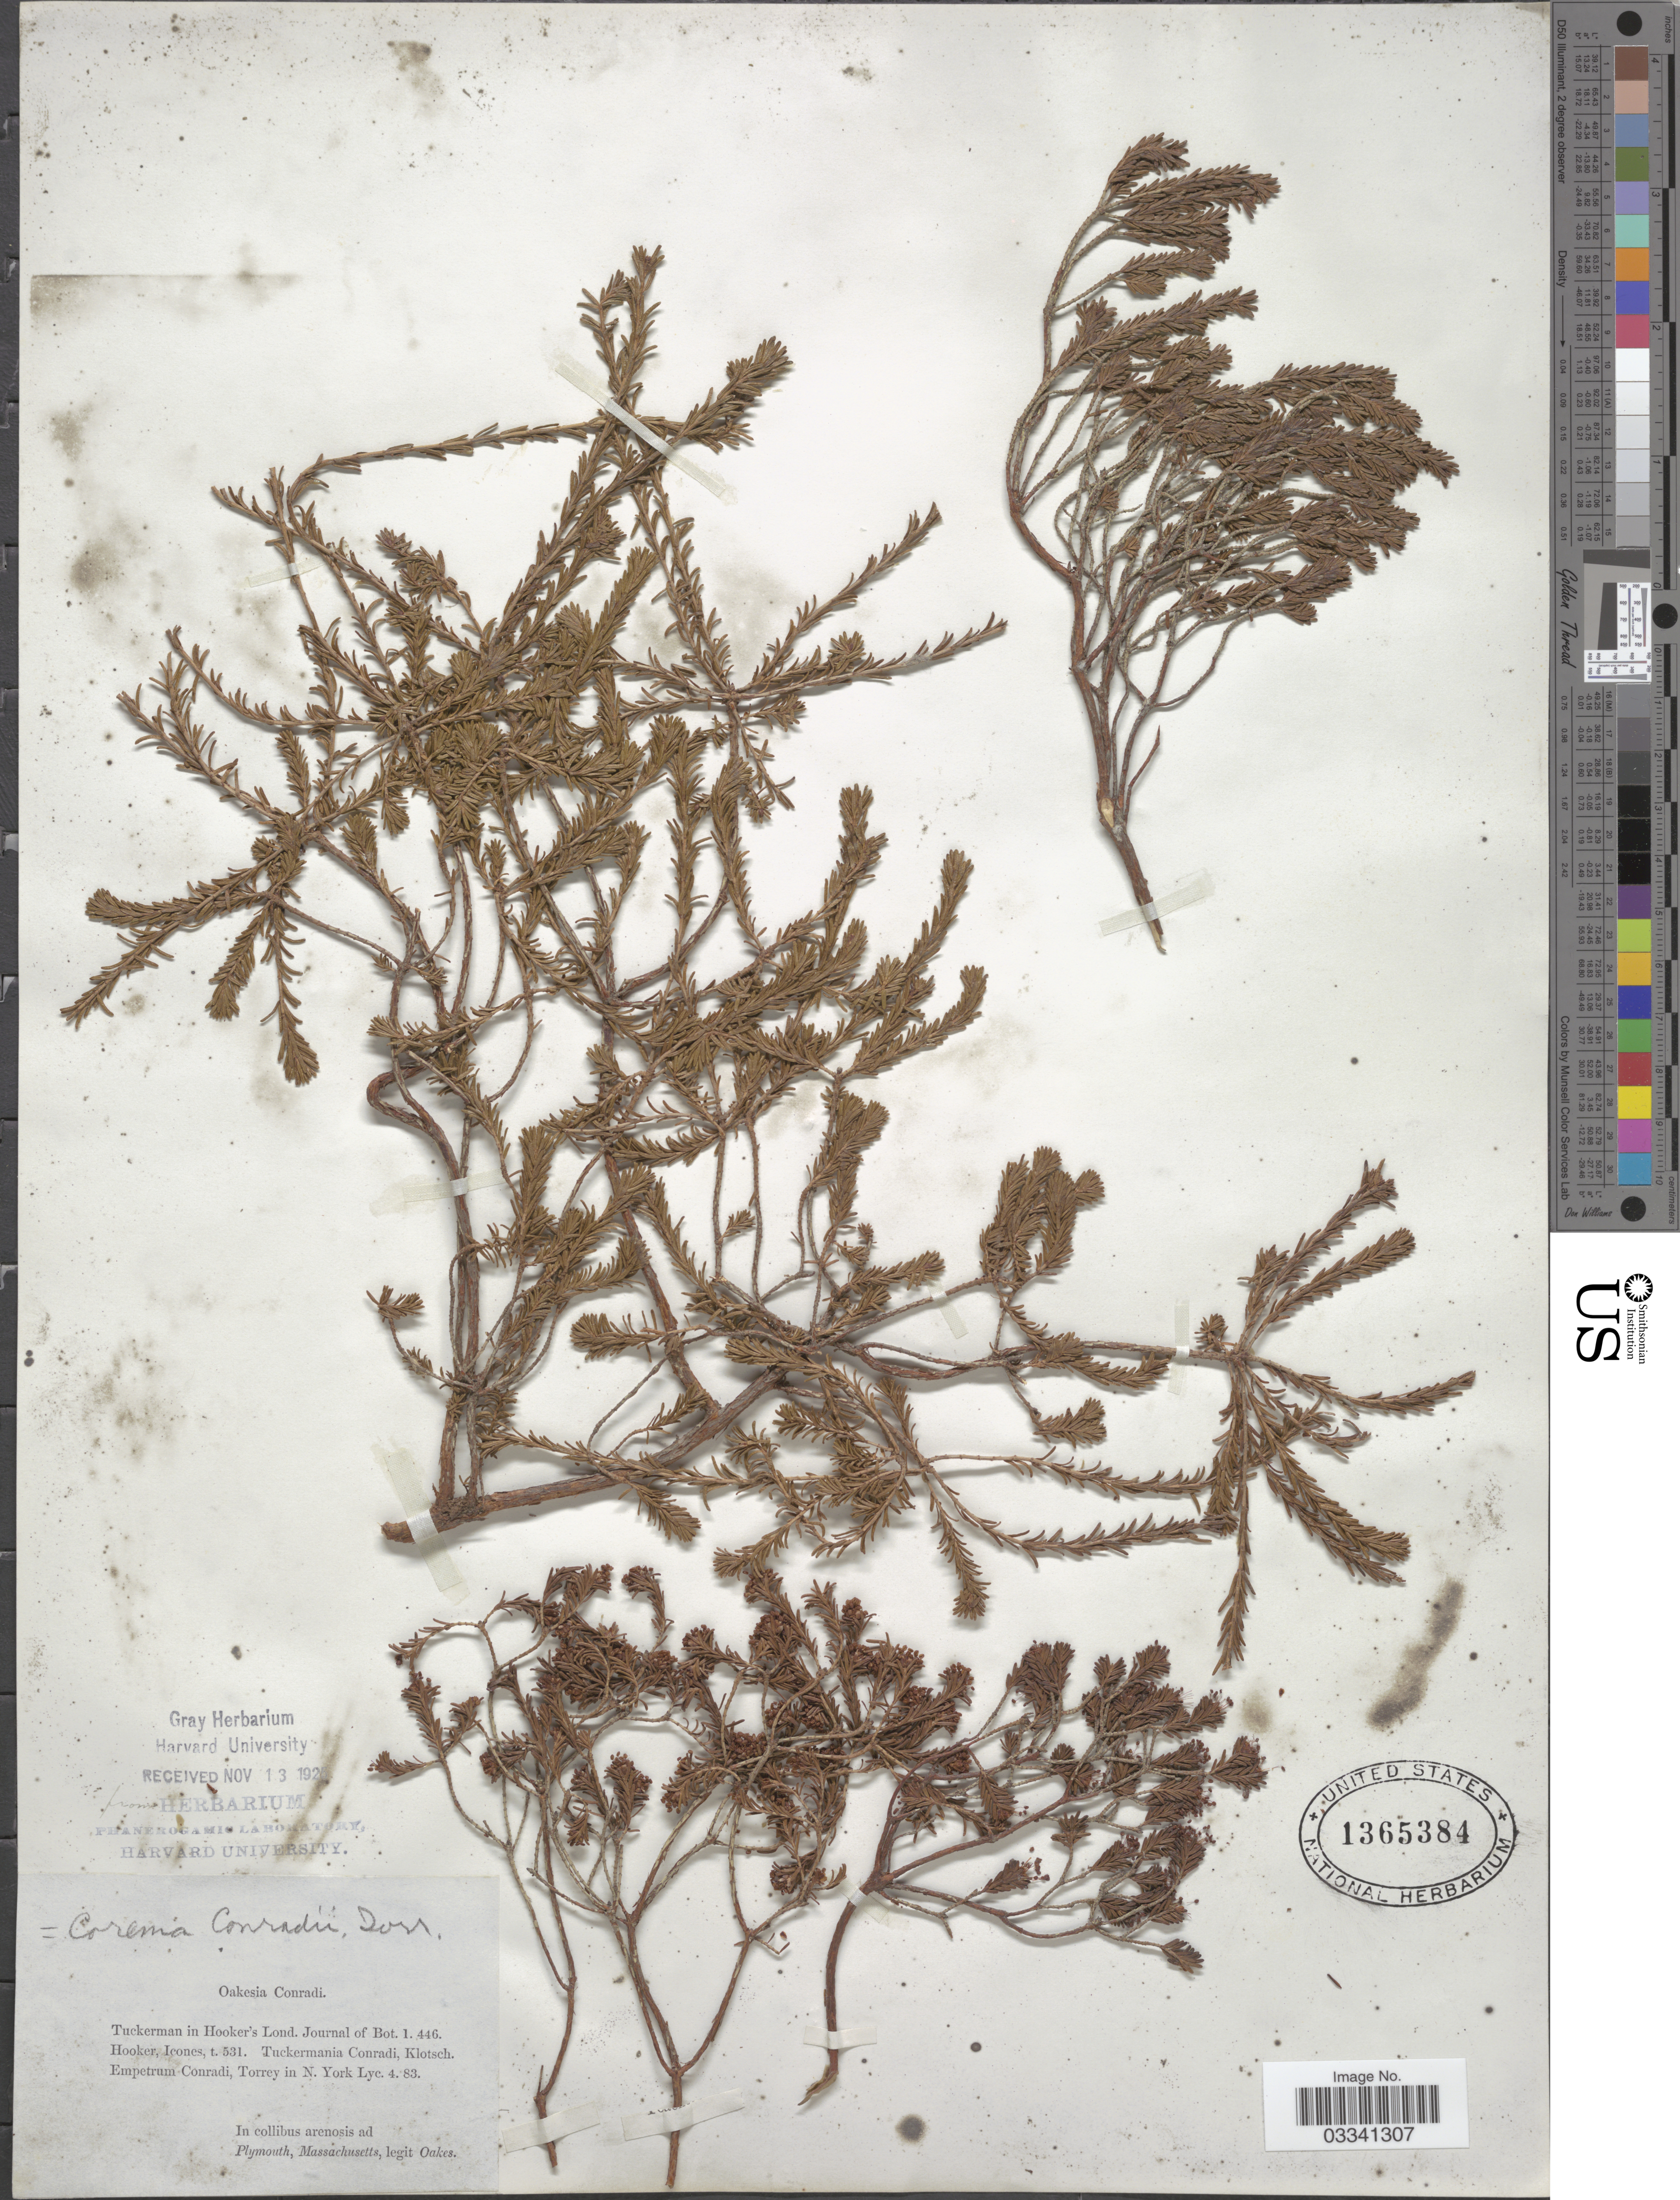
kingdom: Plantae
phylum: Tracheophyta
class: Magnoliopsida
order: Ericales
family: Ericaceae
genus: Corema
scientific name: Corema conradii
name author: Torr.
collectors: -. Oakes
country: United States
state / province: Massachusetts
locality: In collibus arenosis ad Plymouth.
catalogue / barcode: US 1365384